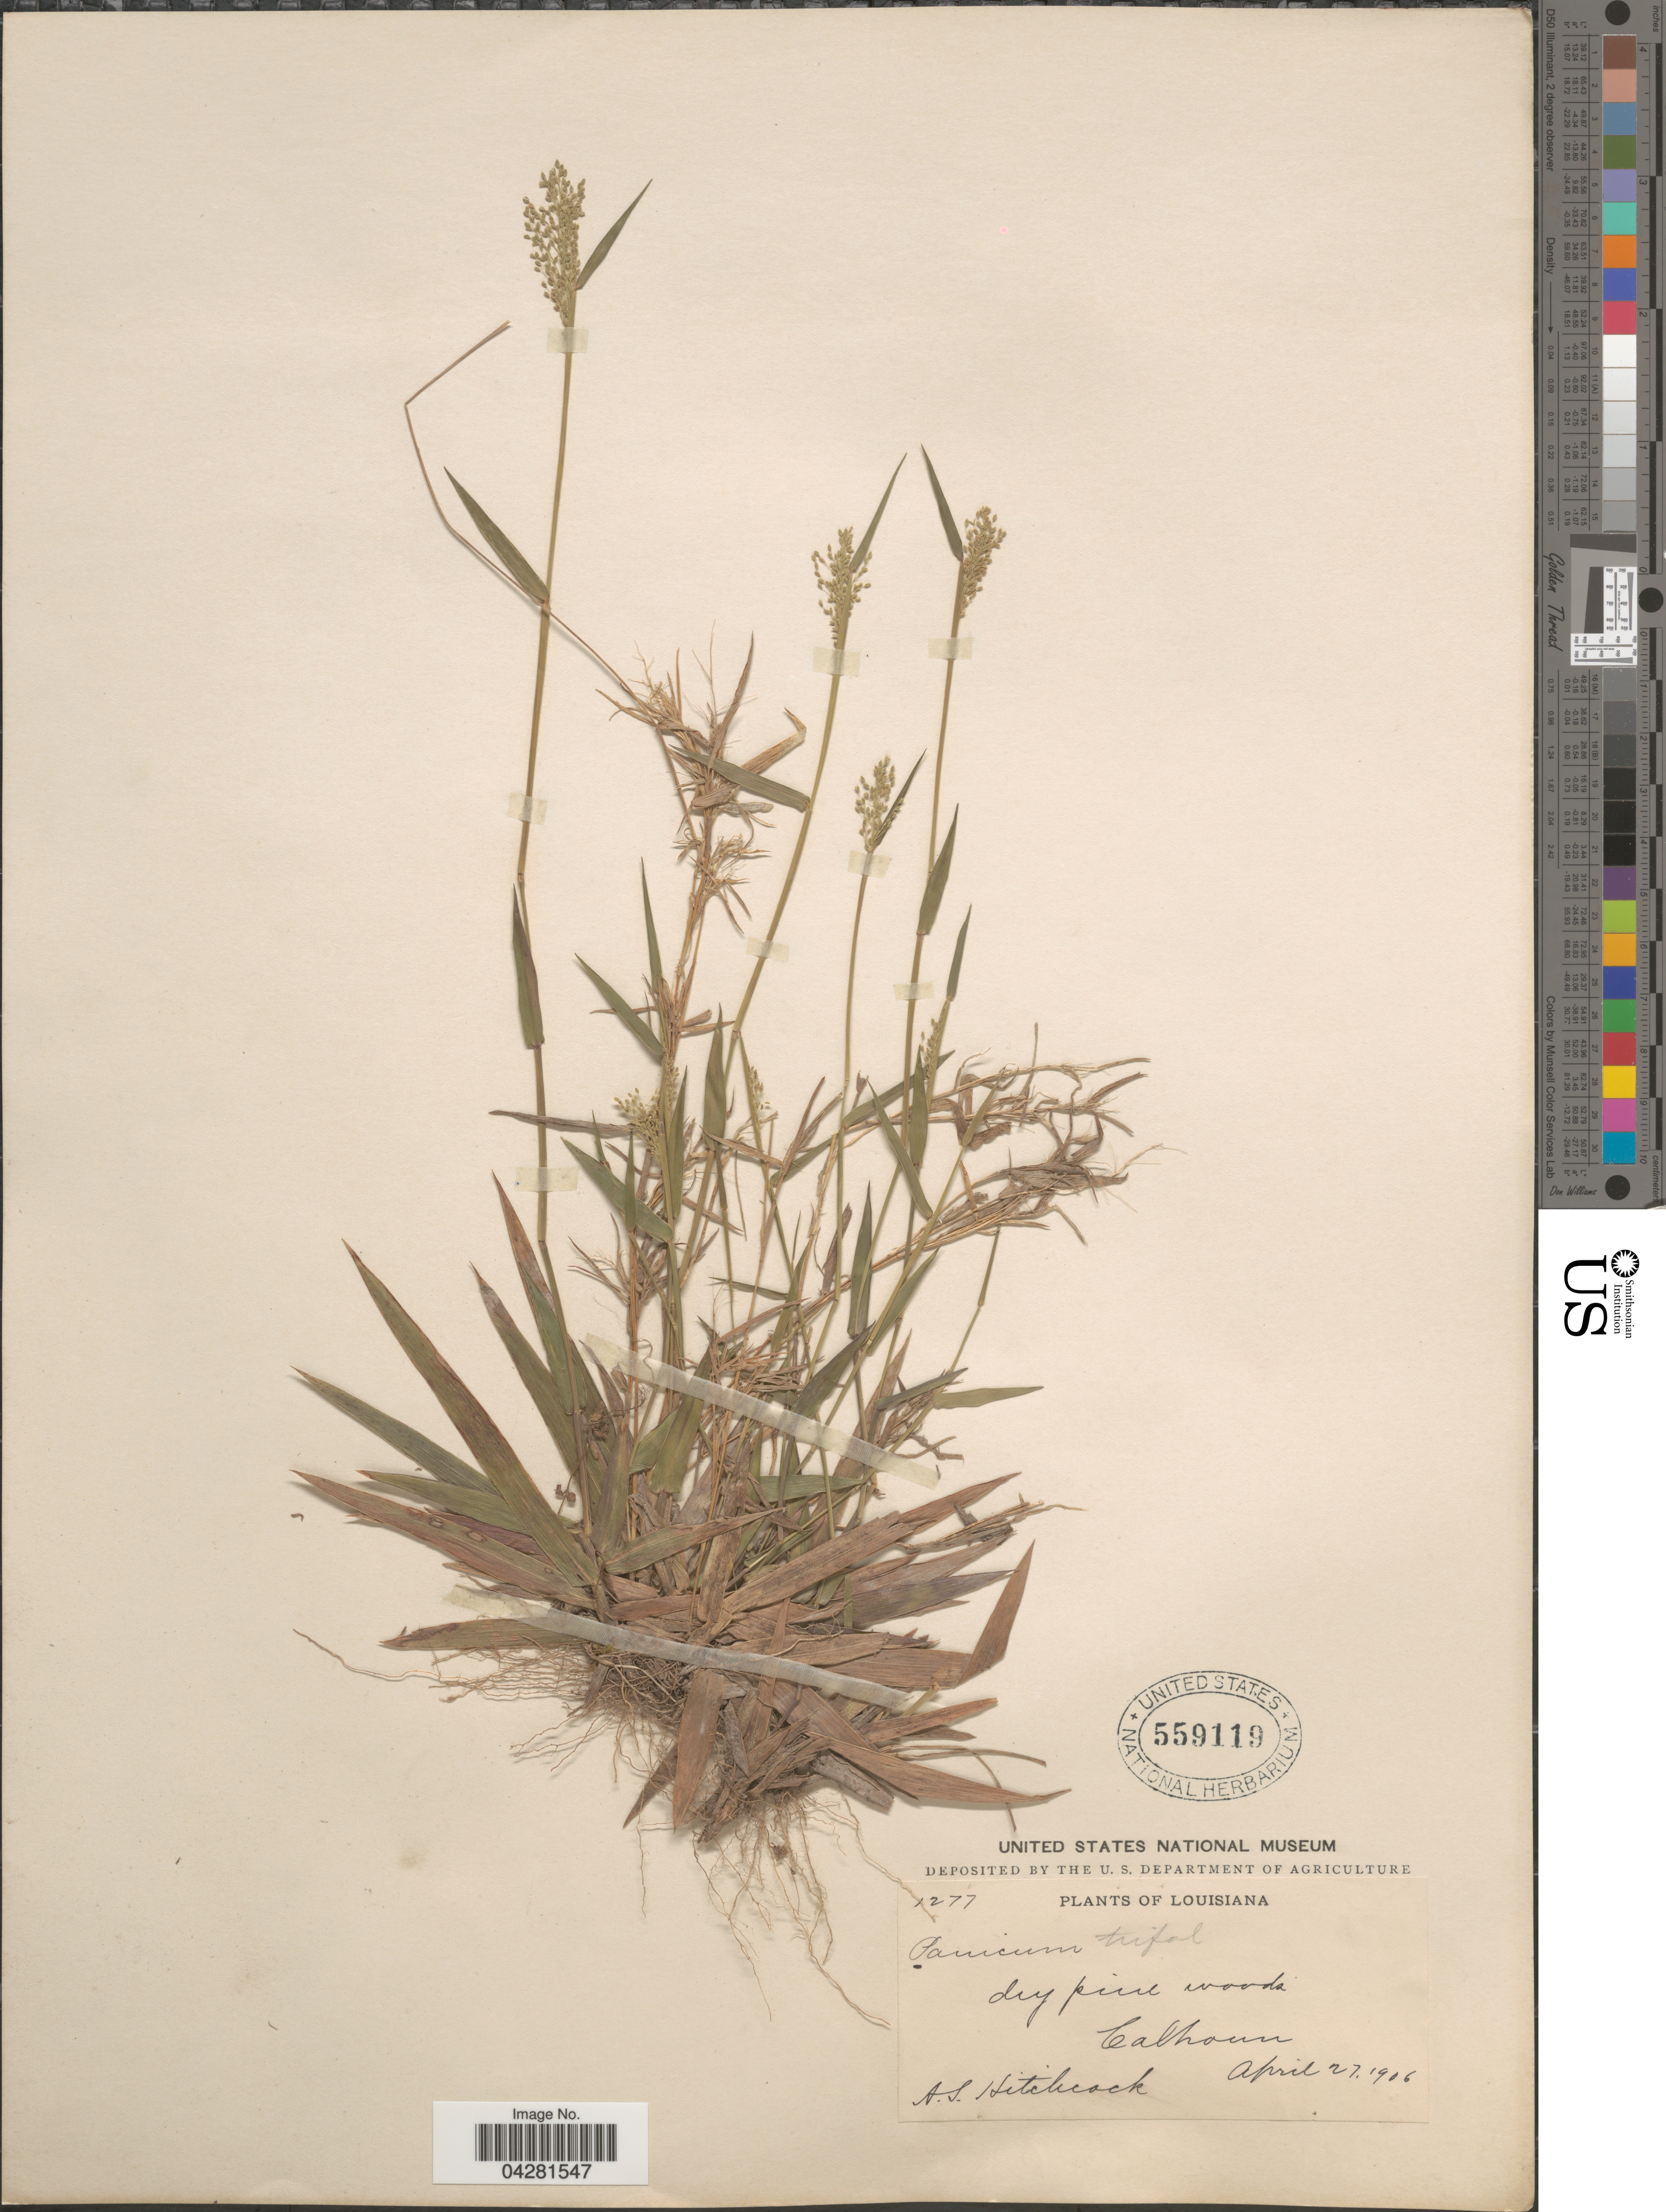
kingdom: Plantae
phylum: Tracheophyta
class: Liliopsida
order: Poales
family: Poaceae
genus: Dichanthelium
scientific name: Dichanthelium dichotomum var. unciphyllum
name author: (Trin.) Davidse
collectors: A. S. Hitchcock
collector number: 1277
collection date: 1906-04-27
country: United States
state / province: Louisiana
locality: Dry pine woods. Calhoun.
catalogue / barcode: US 559119